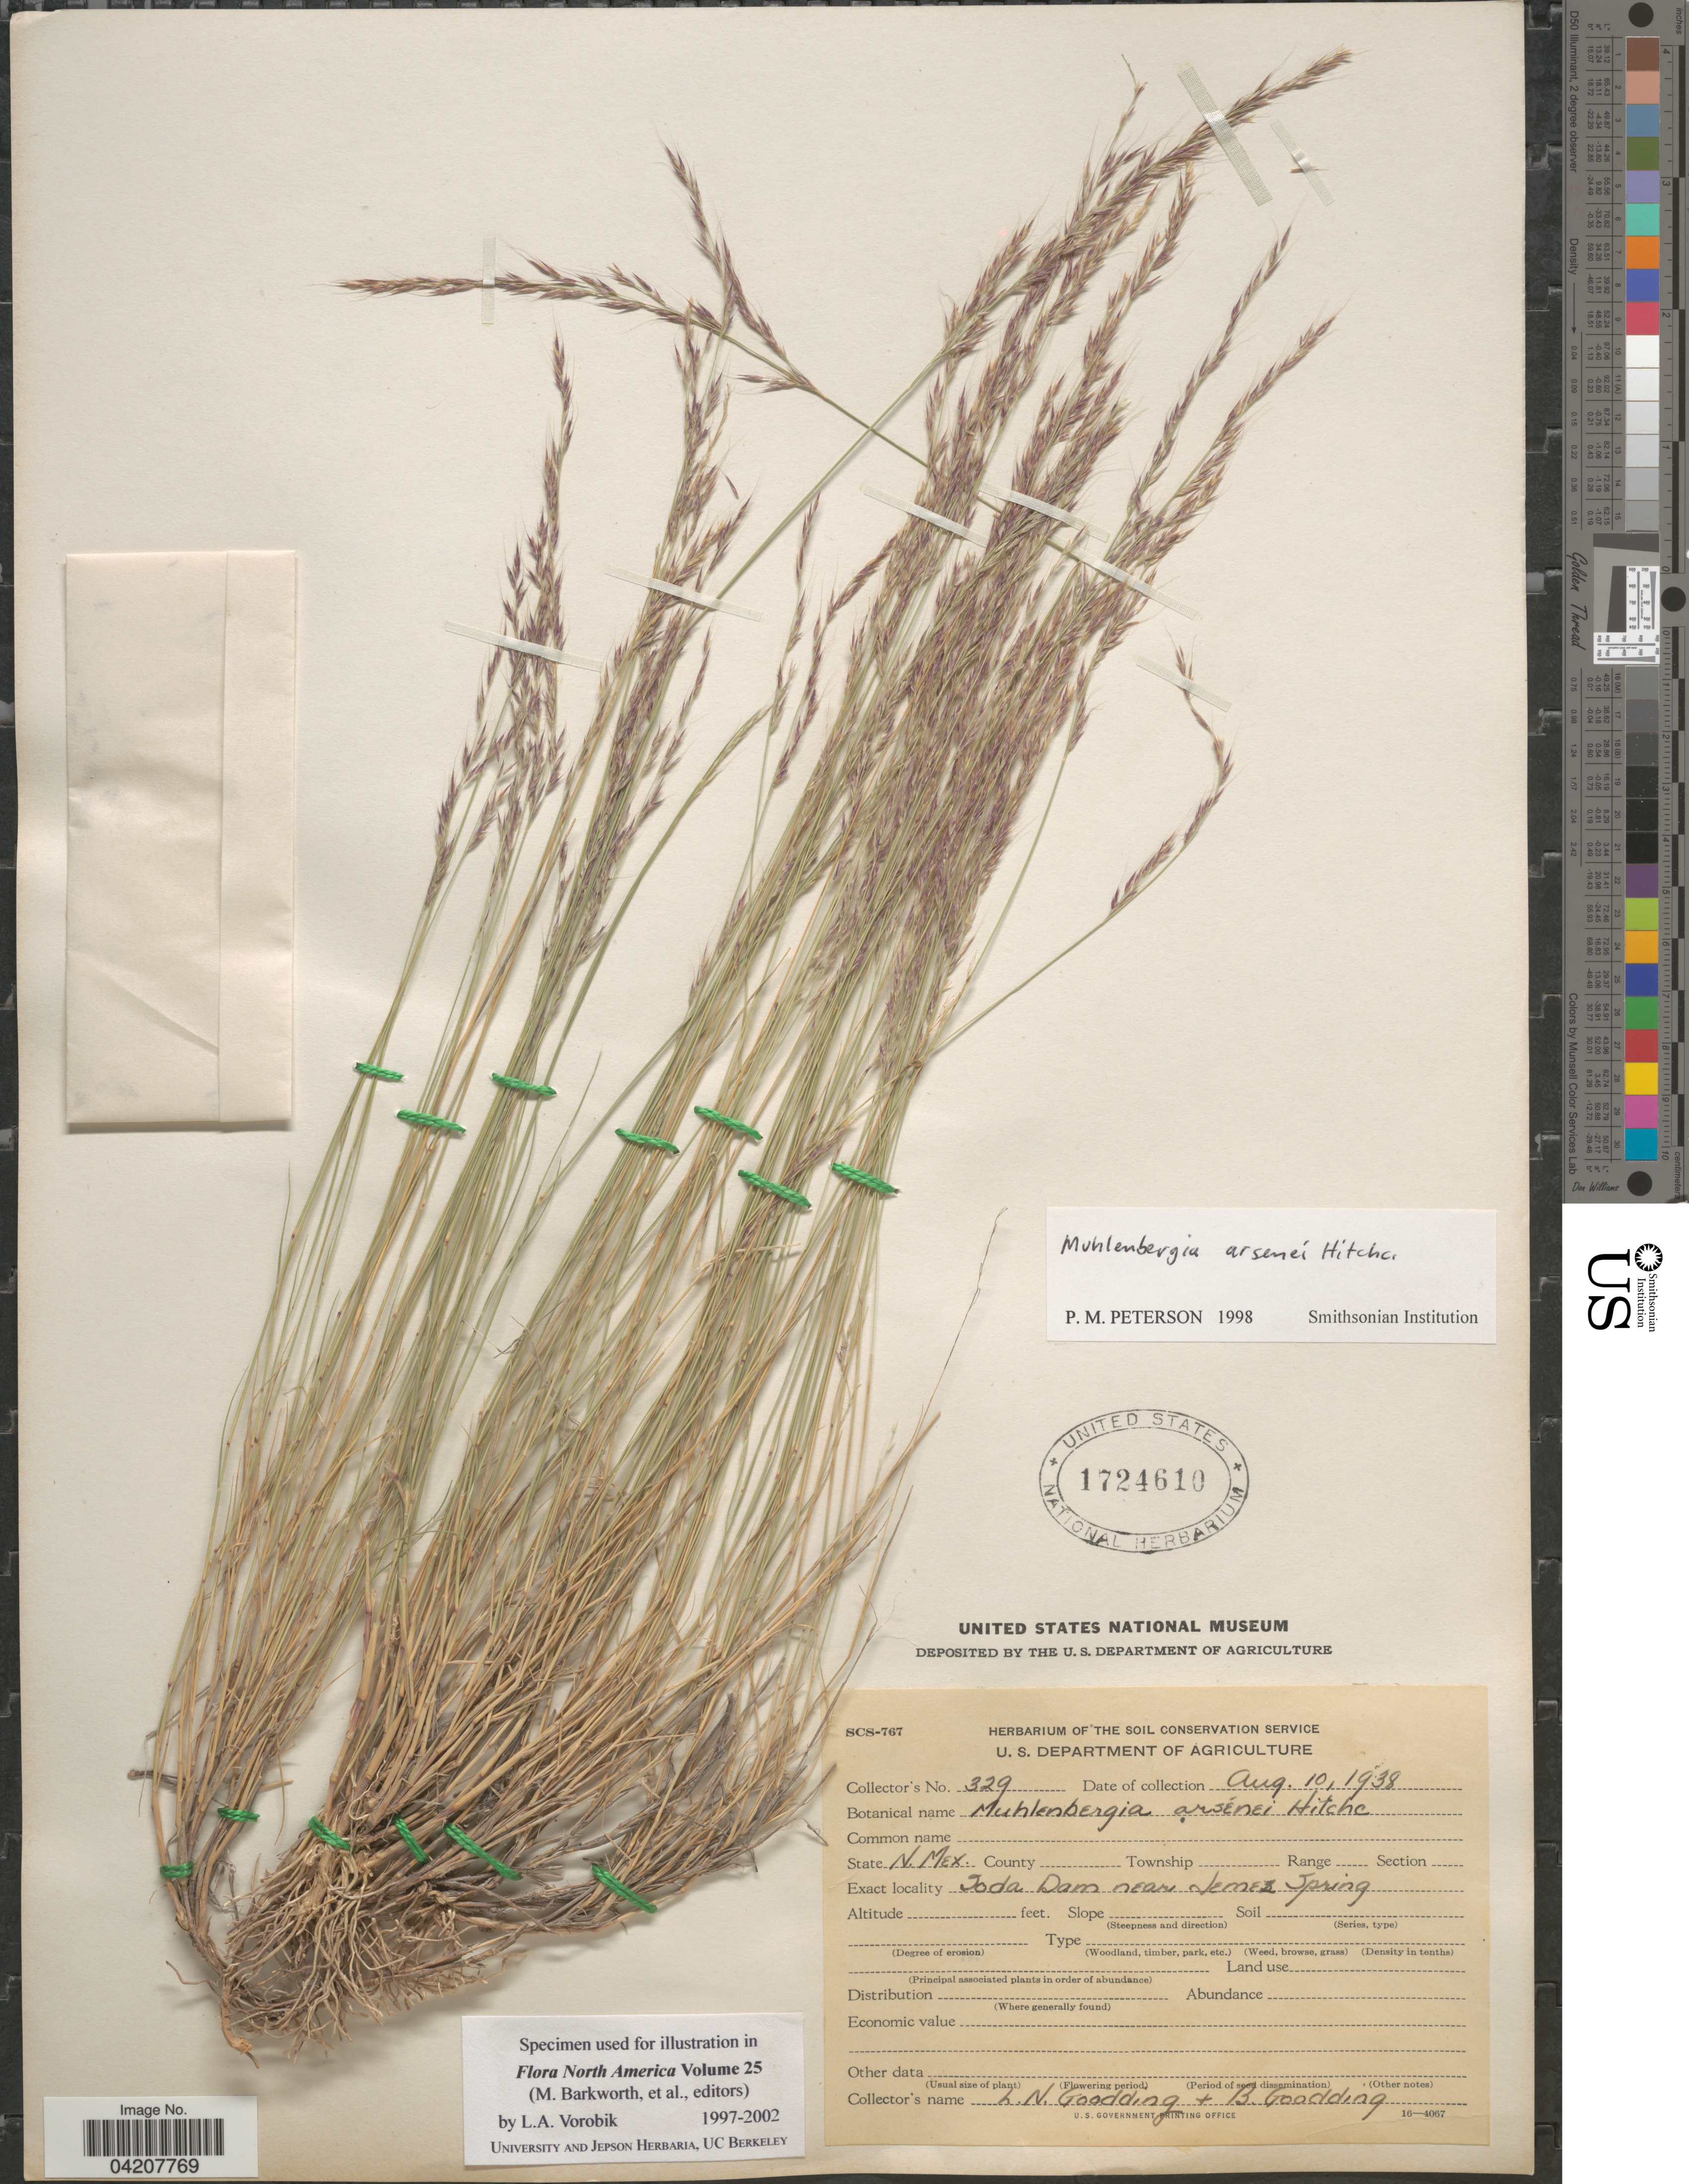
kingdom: Plantae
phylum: Tracheophyta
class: Liliopsida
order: Poales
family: Poaceae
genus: Muhlenbergia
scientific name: Muhlenbergia arsenei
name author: Hitchc.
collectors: L. N. Goodding & B. Goodding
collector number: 329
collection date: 1938-08-10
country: United States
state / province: New Mexico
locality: Soda Dam near Jemez Spring.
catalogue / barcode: US 1724610